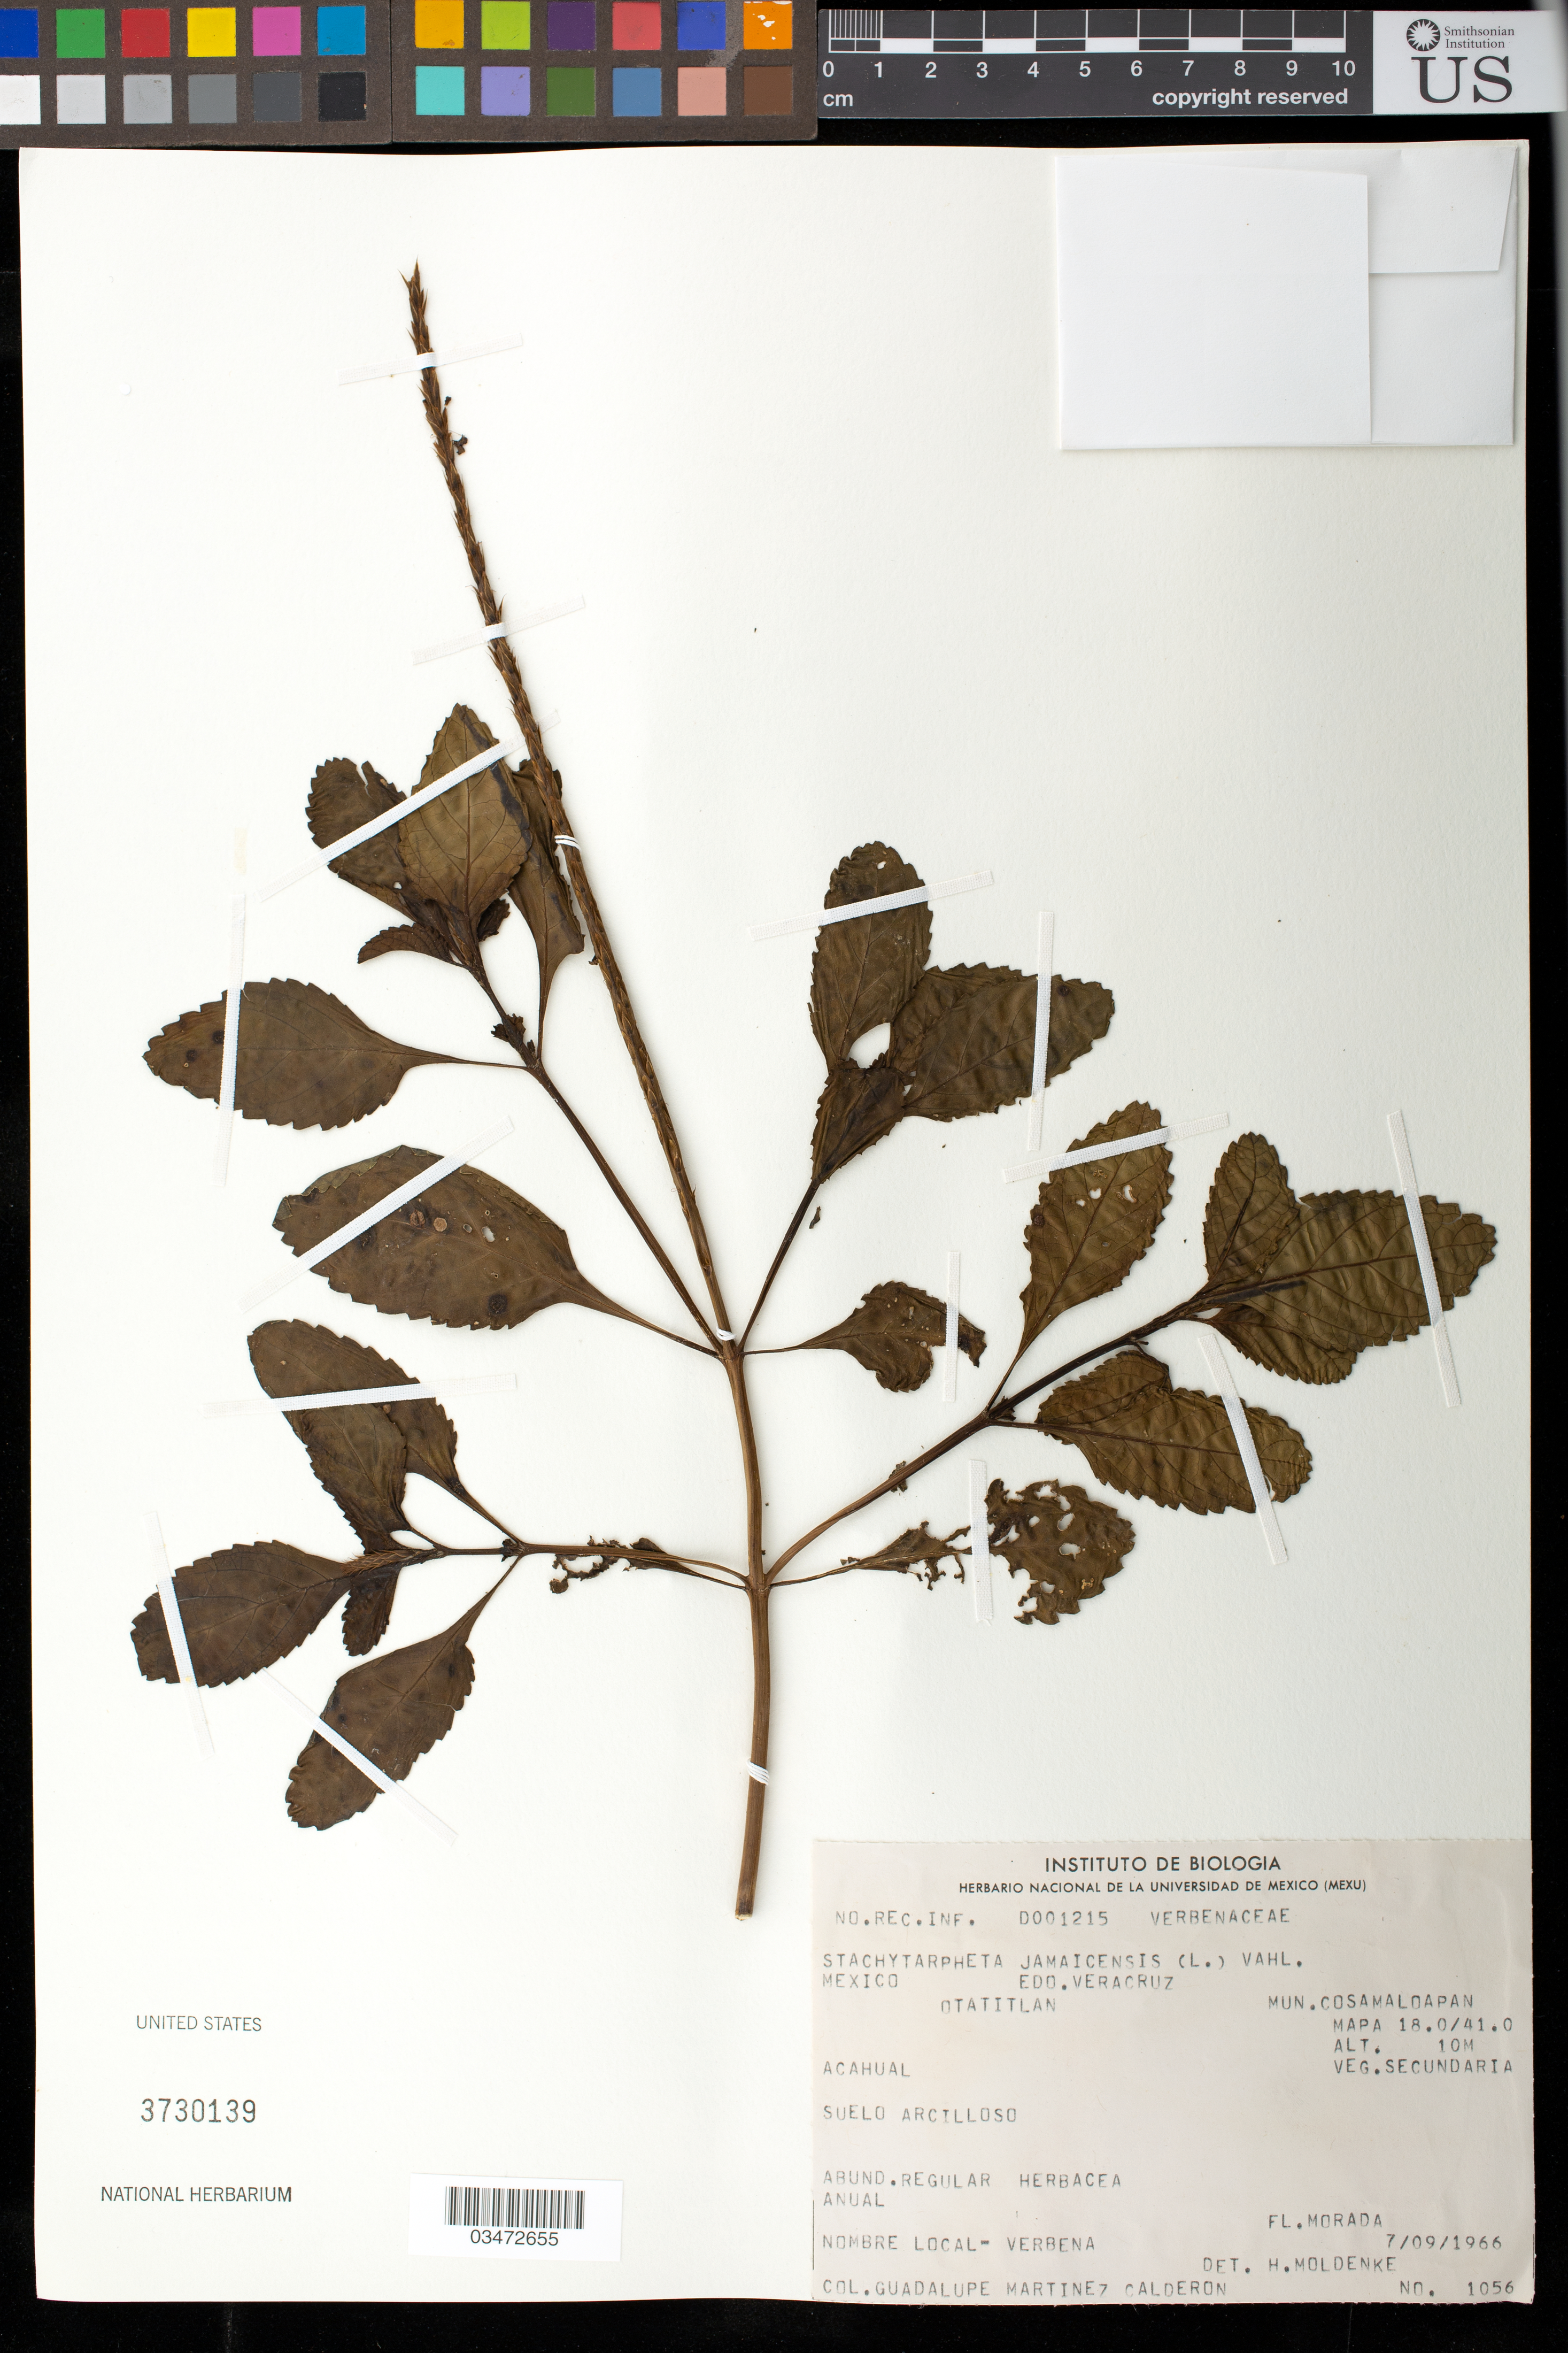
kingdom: Plantae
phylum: Tracheophyta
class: Magnoliopsida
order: Lamiales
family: Verbenaceae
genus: Stachytarpheta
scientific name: Stachytarpheta jamaicensis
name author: (L.) Vahl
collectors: G. Martinez-C.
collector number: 1056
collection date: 1966-09-07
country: Mexico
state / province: Veracruz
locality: Edo. Veracruz. Otatitlan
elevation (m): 10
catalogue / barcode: US 3730139